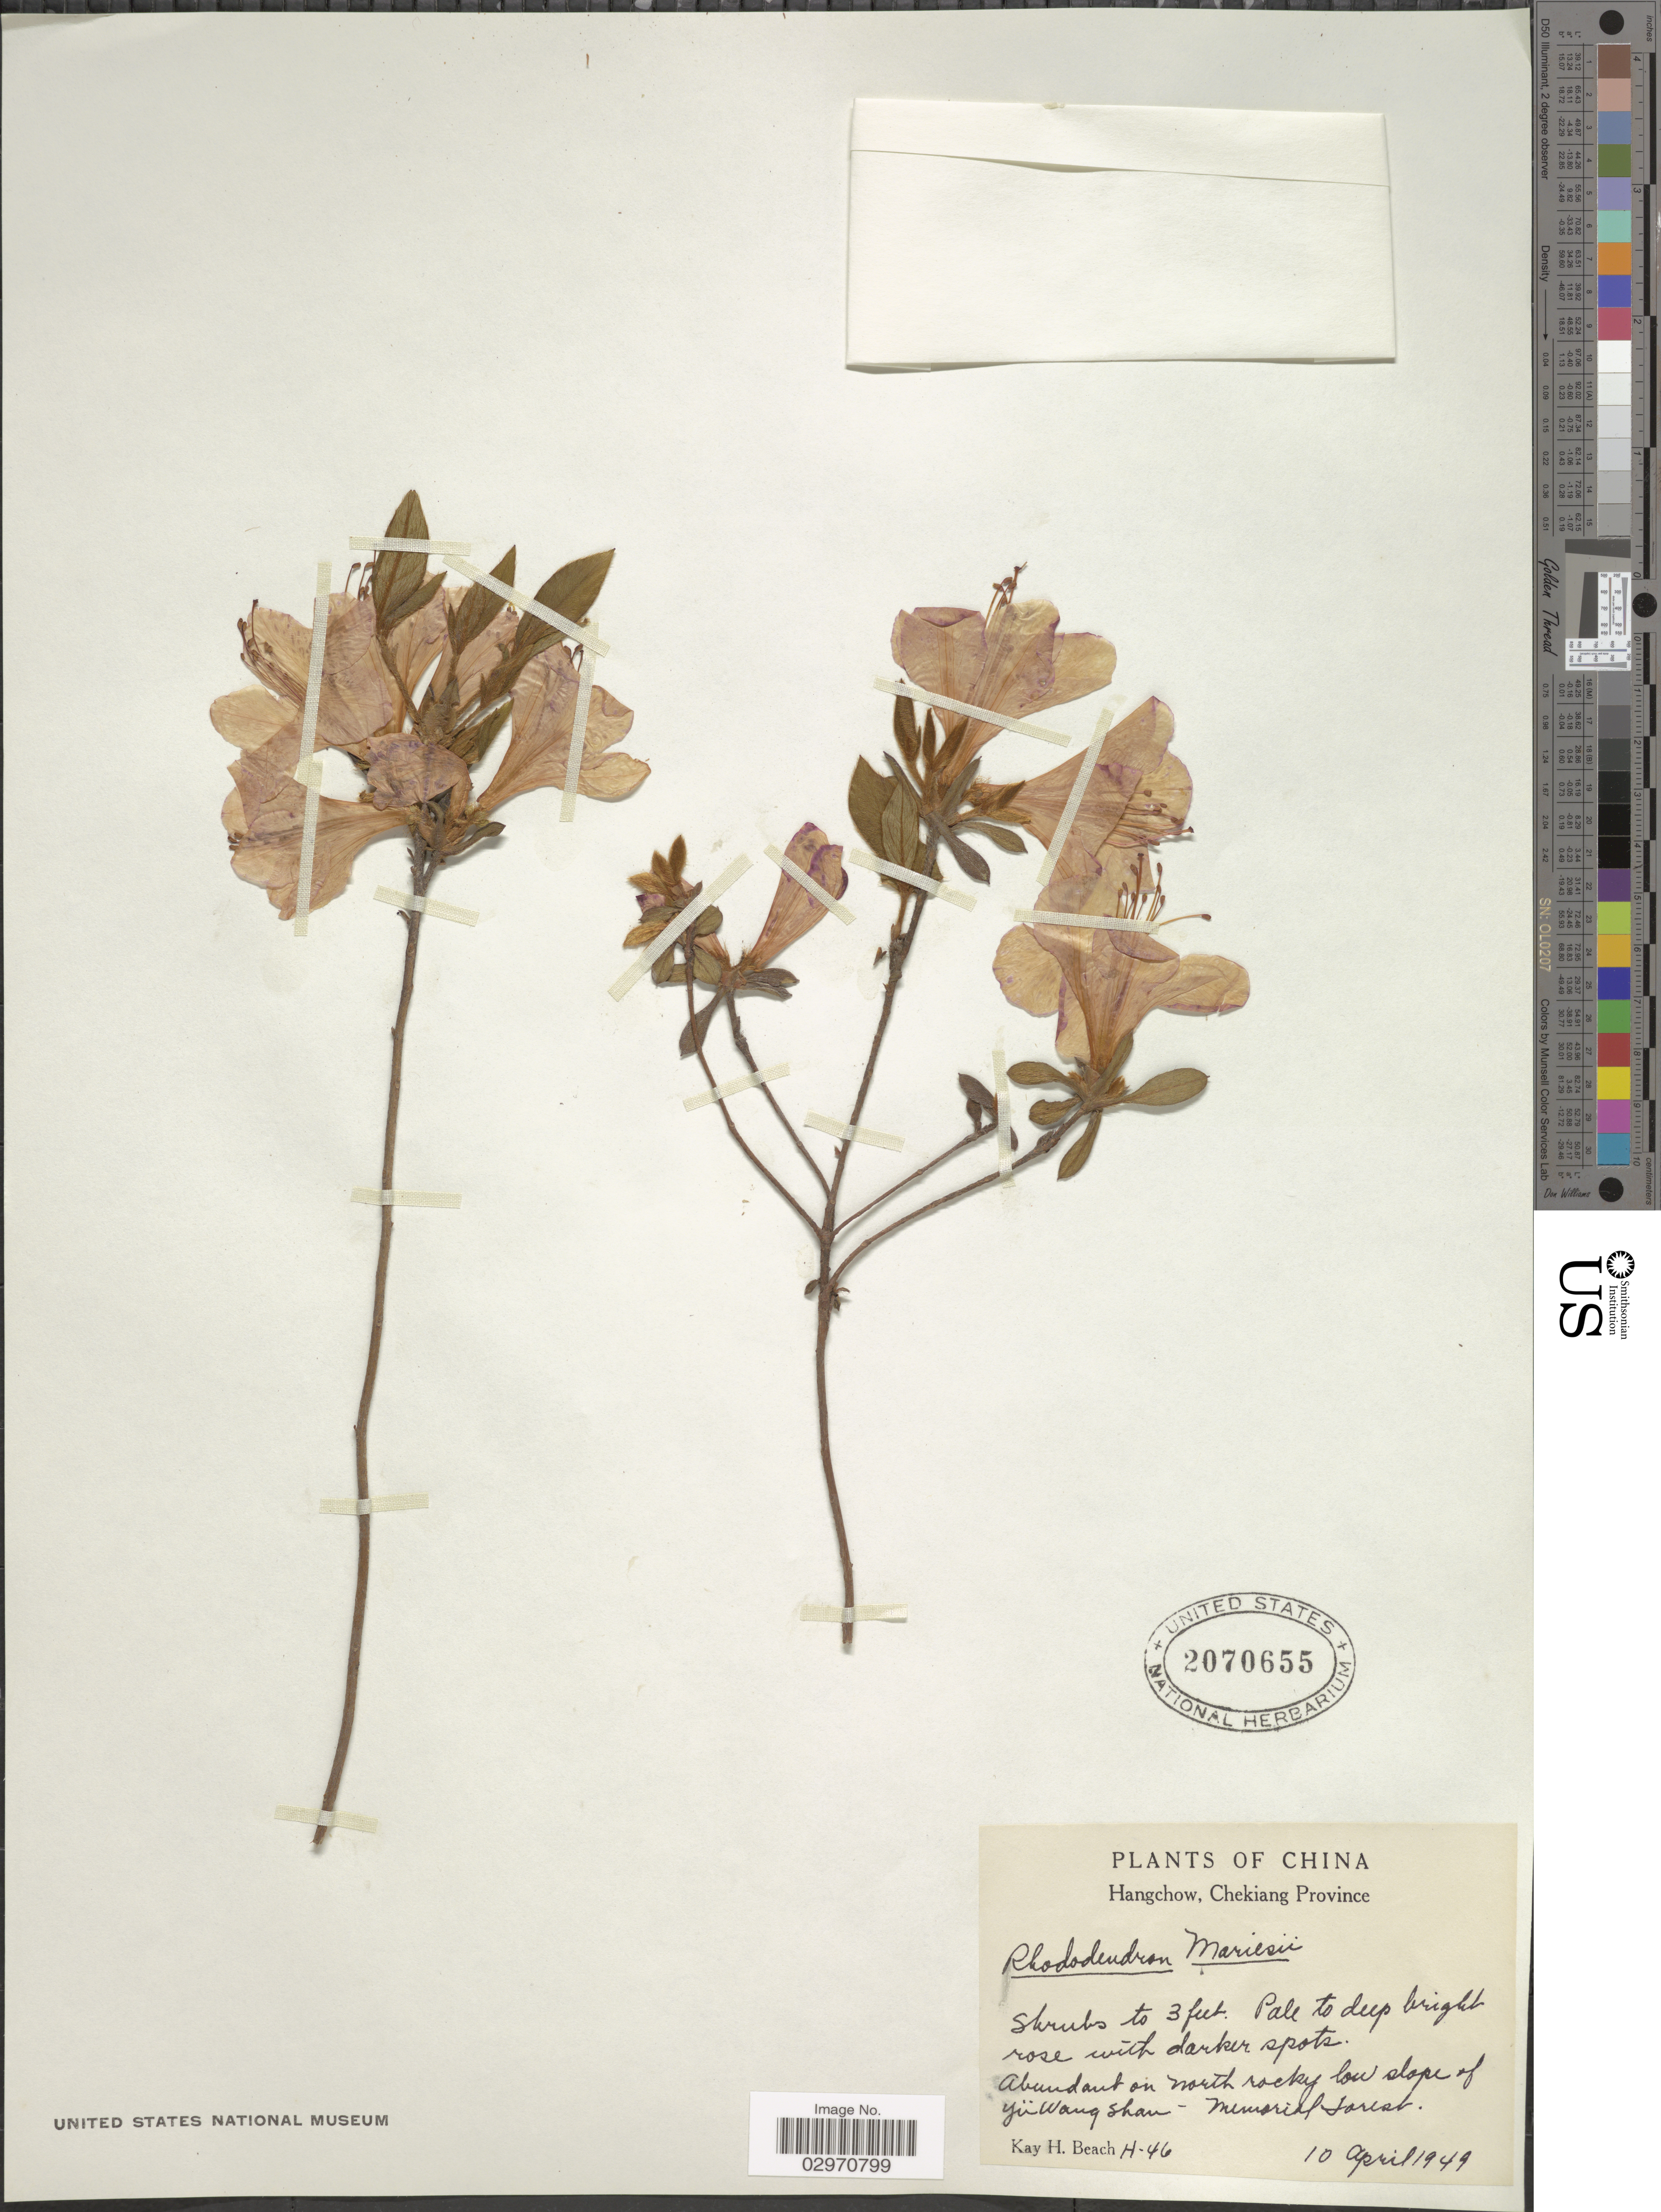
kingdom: Plantae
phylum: Tracheophyta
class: Magnoliopsida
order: Ericales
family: Ericaceae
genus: Rhododendron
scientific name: Rhododendron farrerae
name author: Sweet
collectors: K. H. Beach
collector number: H-46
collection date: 1949-04-10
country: China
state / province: Zhejiang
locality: Hangchow, Chekiang Province. Abundant on north rocky low slope of YüWang Shan - Memorial Forest.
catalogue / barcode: US 2070655